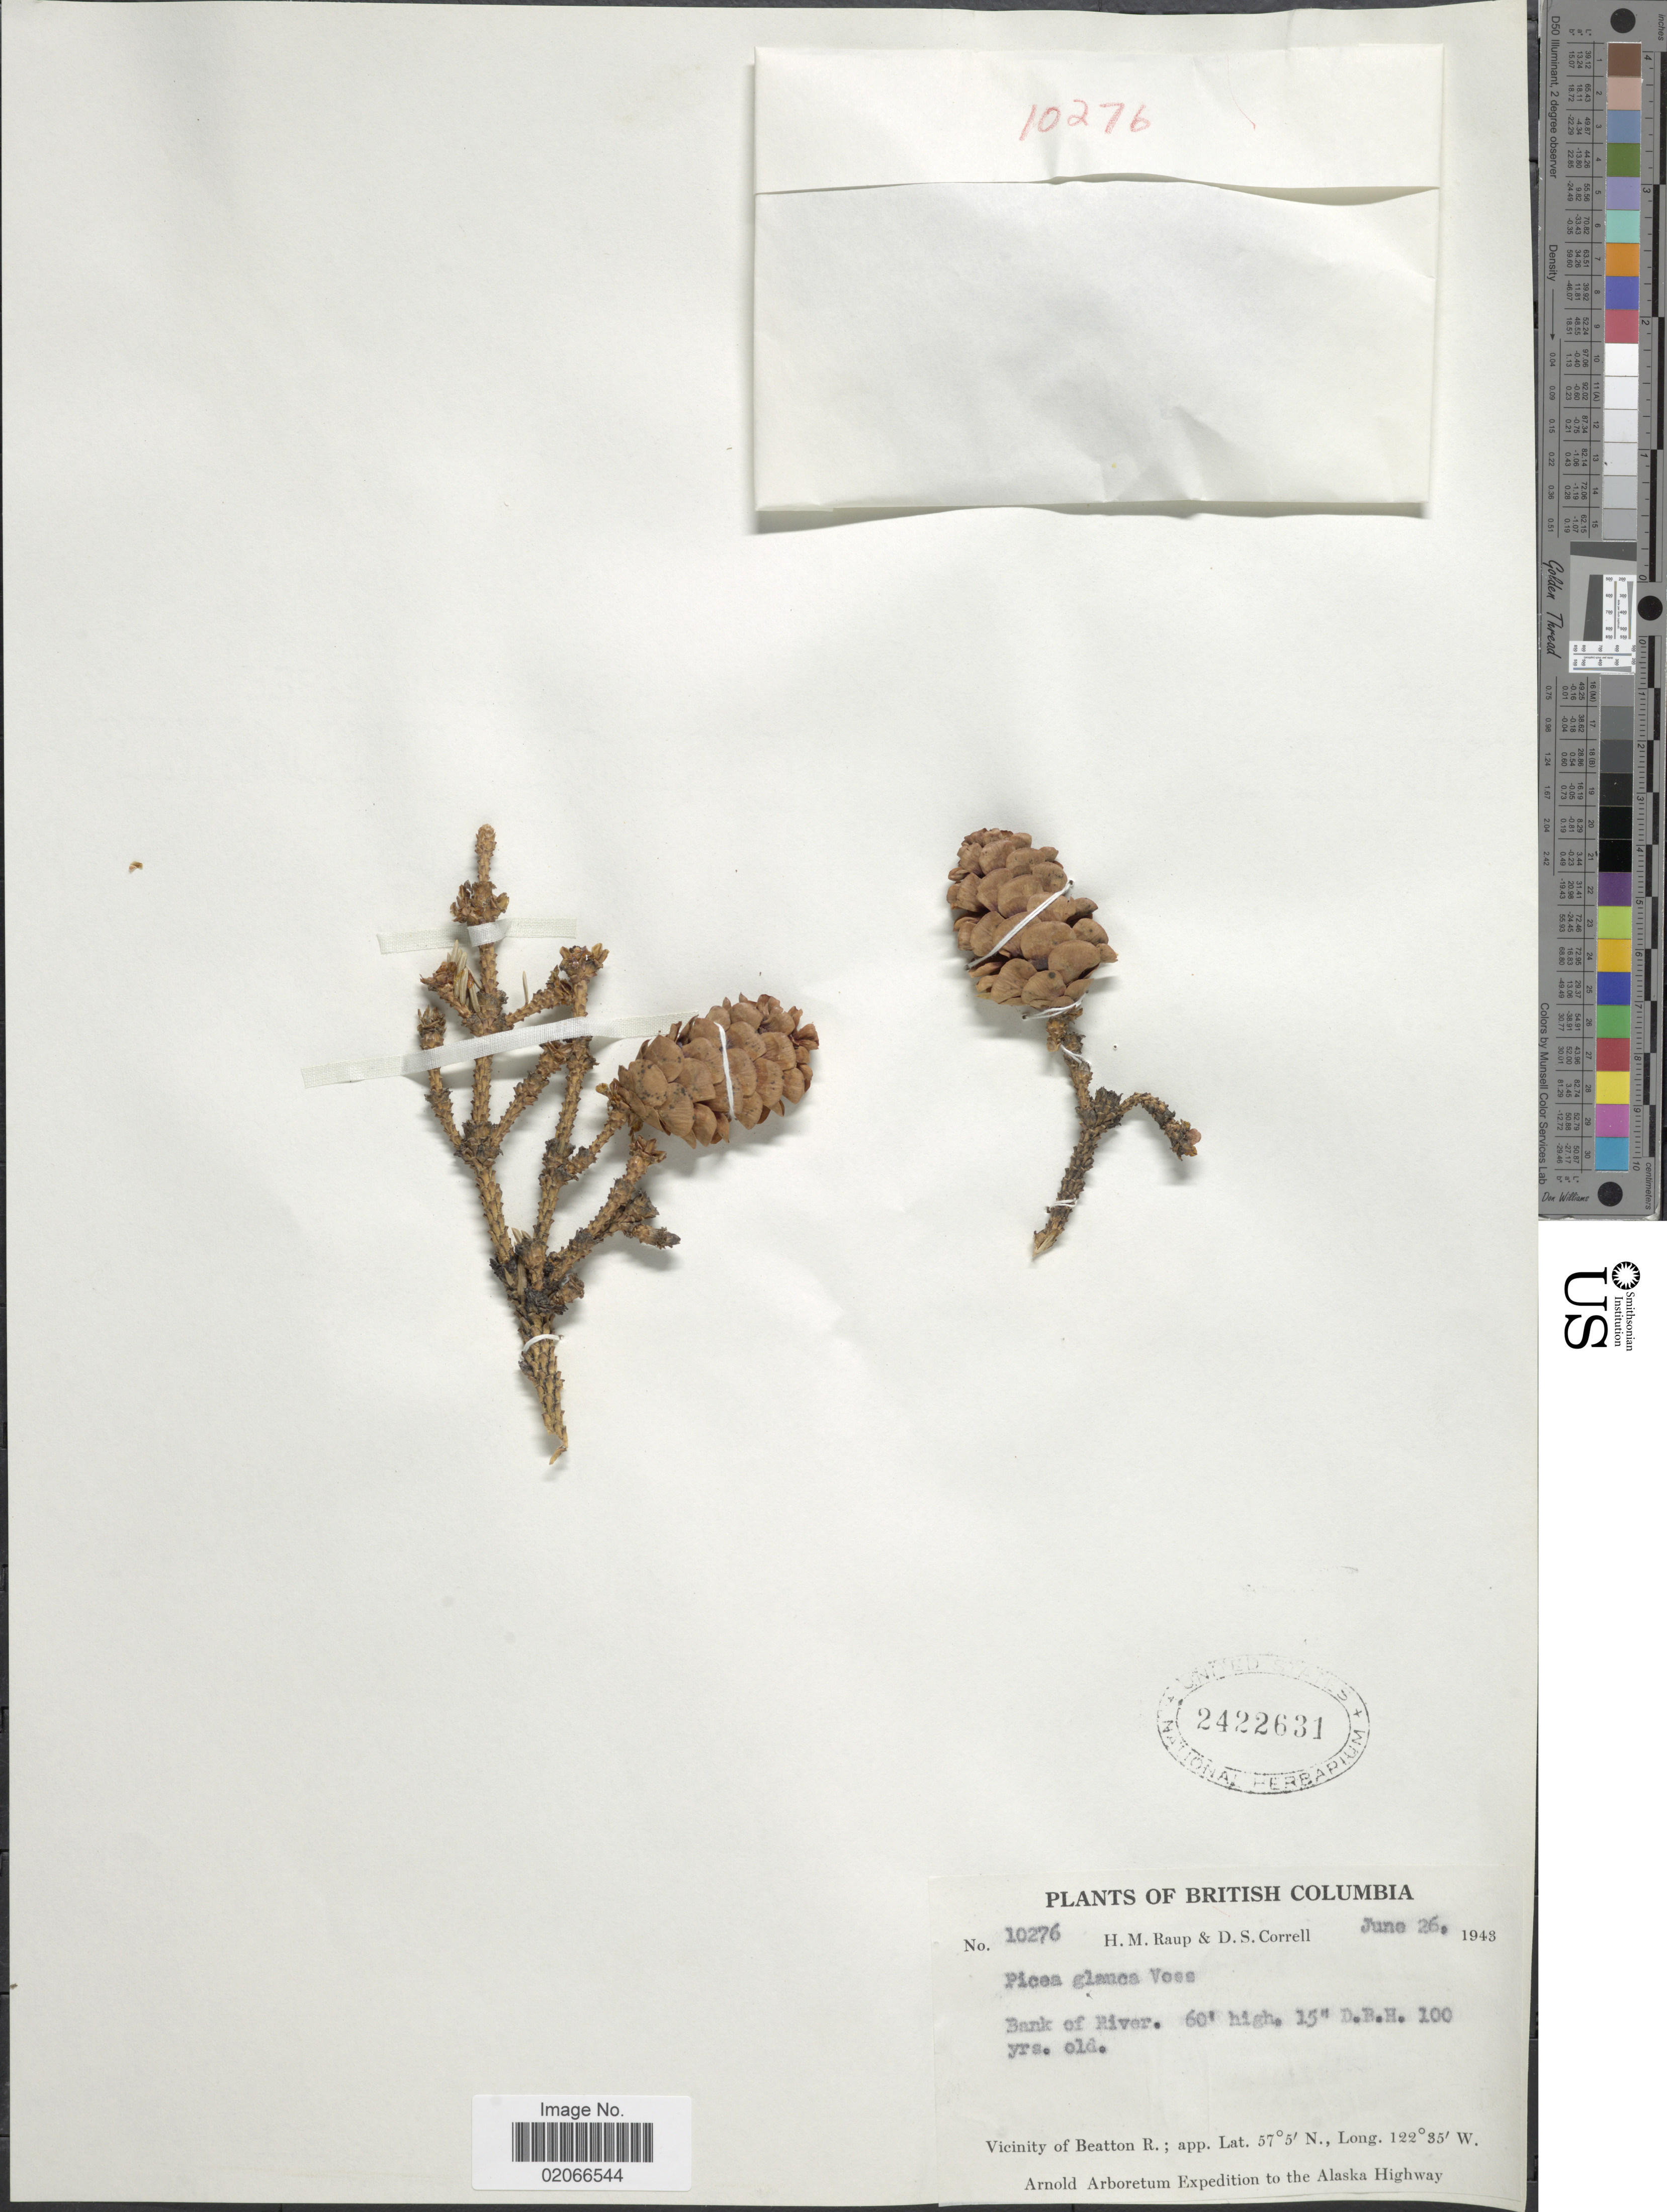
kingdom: Plantae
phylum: Tracheophyta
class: Pinopsida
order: Pinales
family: Pinaceae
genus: Picea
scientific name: Picea glauca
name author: (Moench) Voss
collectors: H. Raup & D. S. Correll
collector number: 10276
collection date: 1948-06-26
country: Canada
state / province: British Columbia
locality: Bank of River, vicinity of Beatton R.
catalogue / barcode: US 2422631